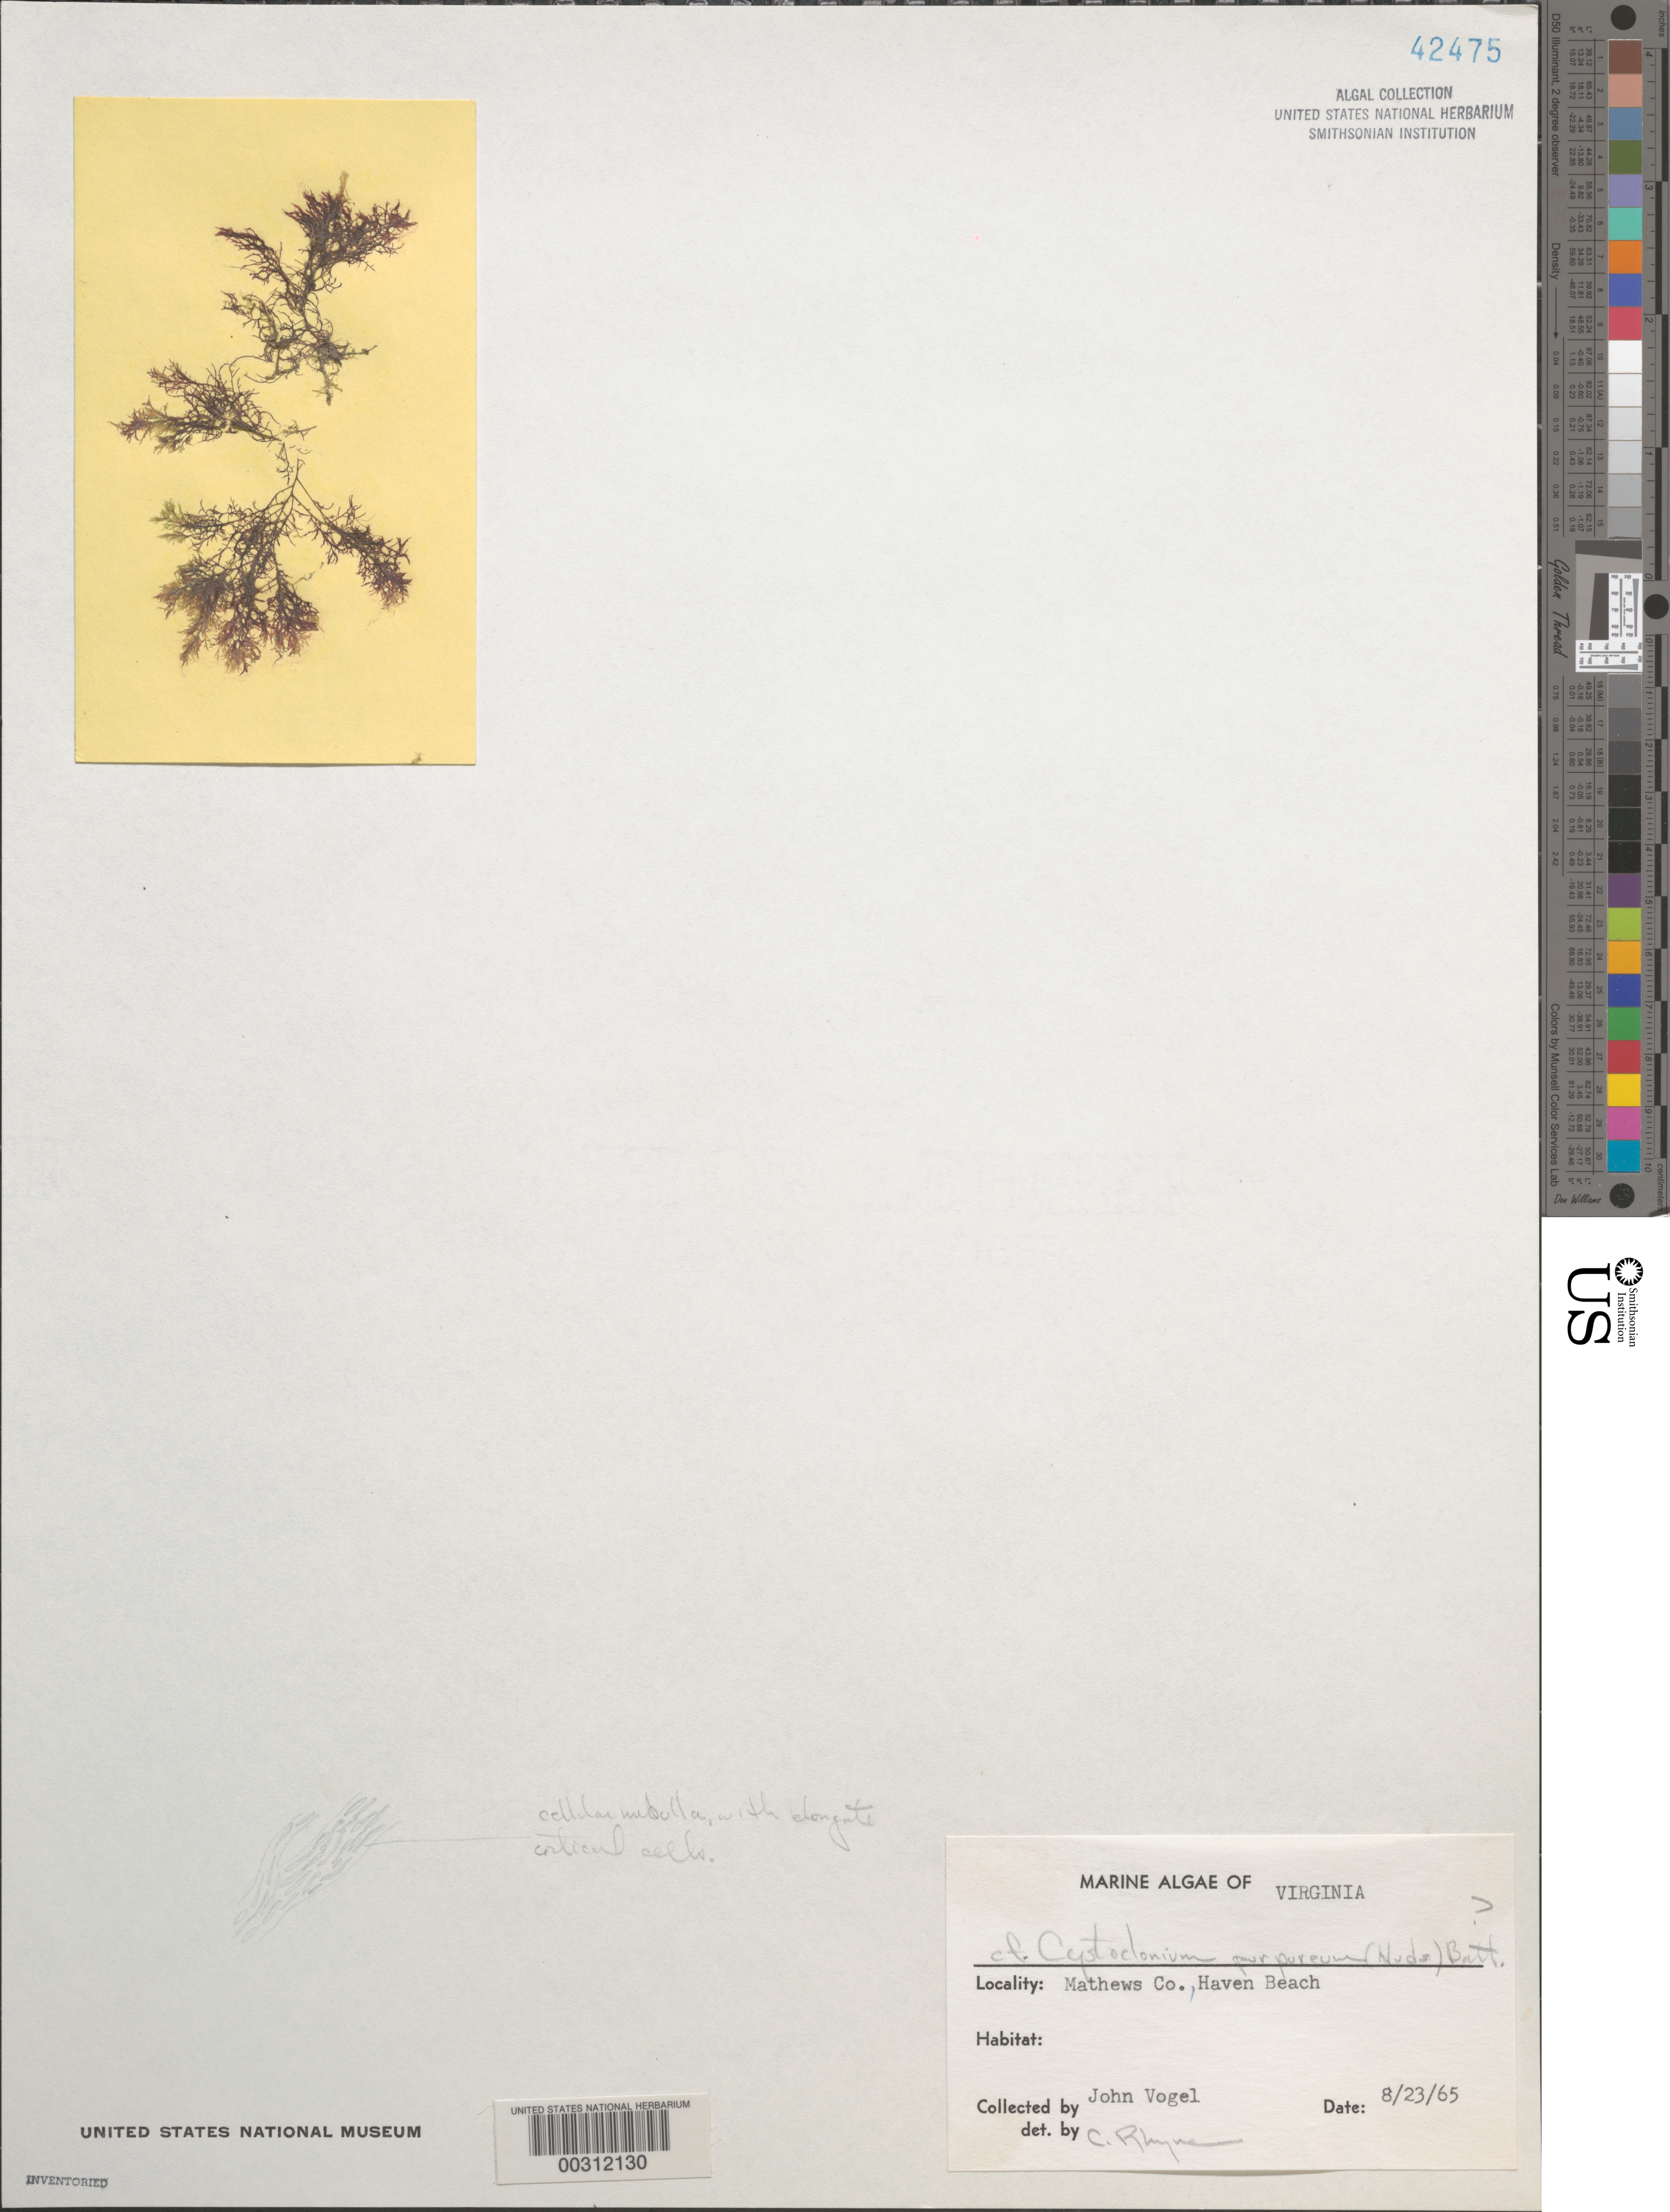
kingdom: Plantae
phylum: Rhodophyta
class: Florideophyceae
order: Gigartinales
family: Cystocloniaceae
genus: Cystoclonium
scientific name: Cystoclonium purpureum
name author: (Huds.) Batters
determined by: Rhyne, C. F.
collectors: J. Vogel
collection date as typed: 23 Aug 1965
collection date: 1965-08-23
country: United States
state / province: Virginia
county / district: Mathews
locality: Haven Beach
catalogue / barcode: US 42475